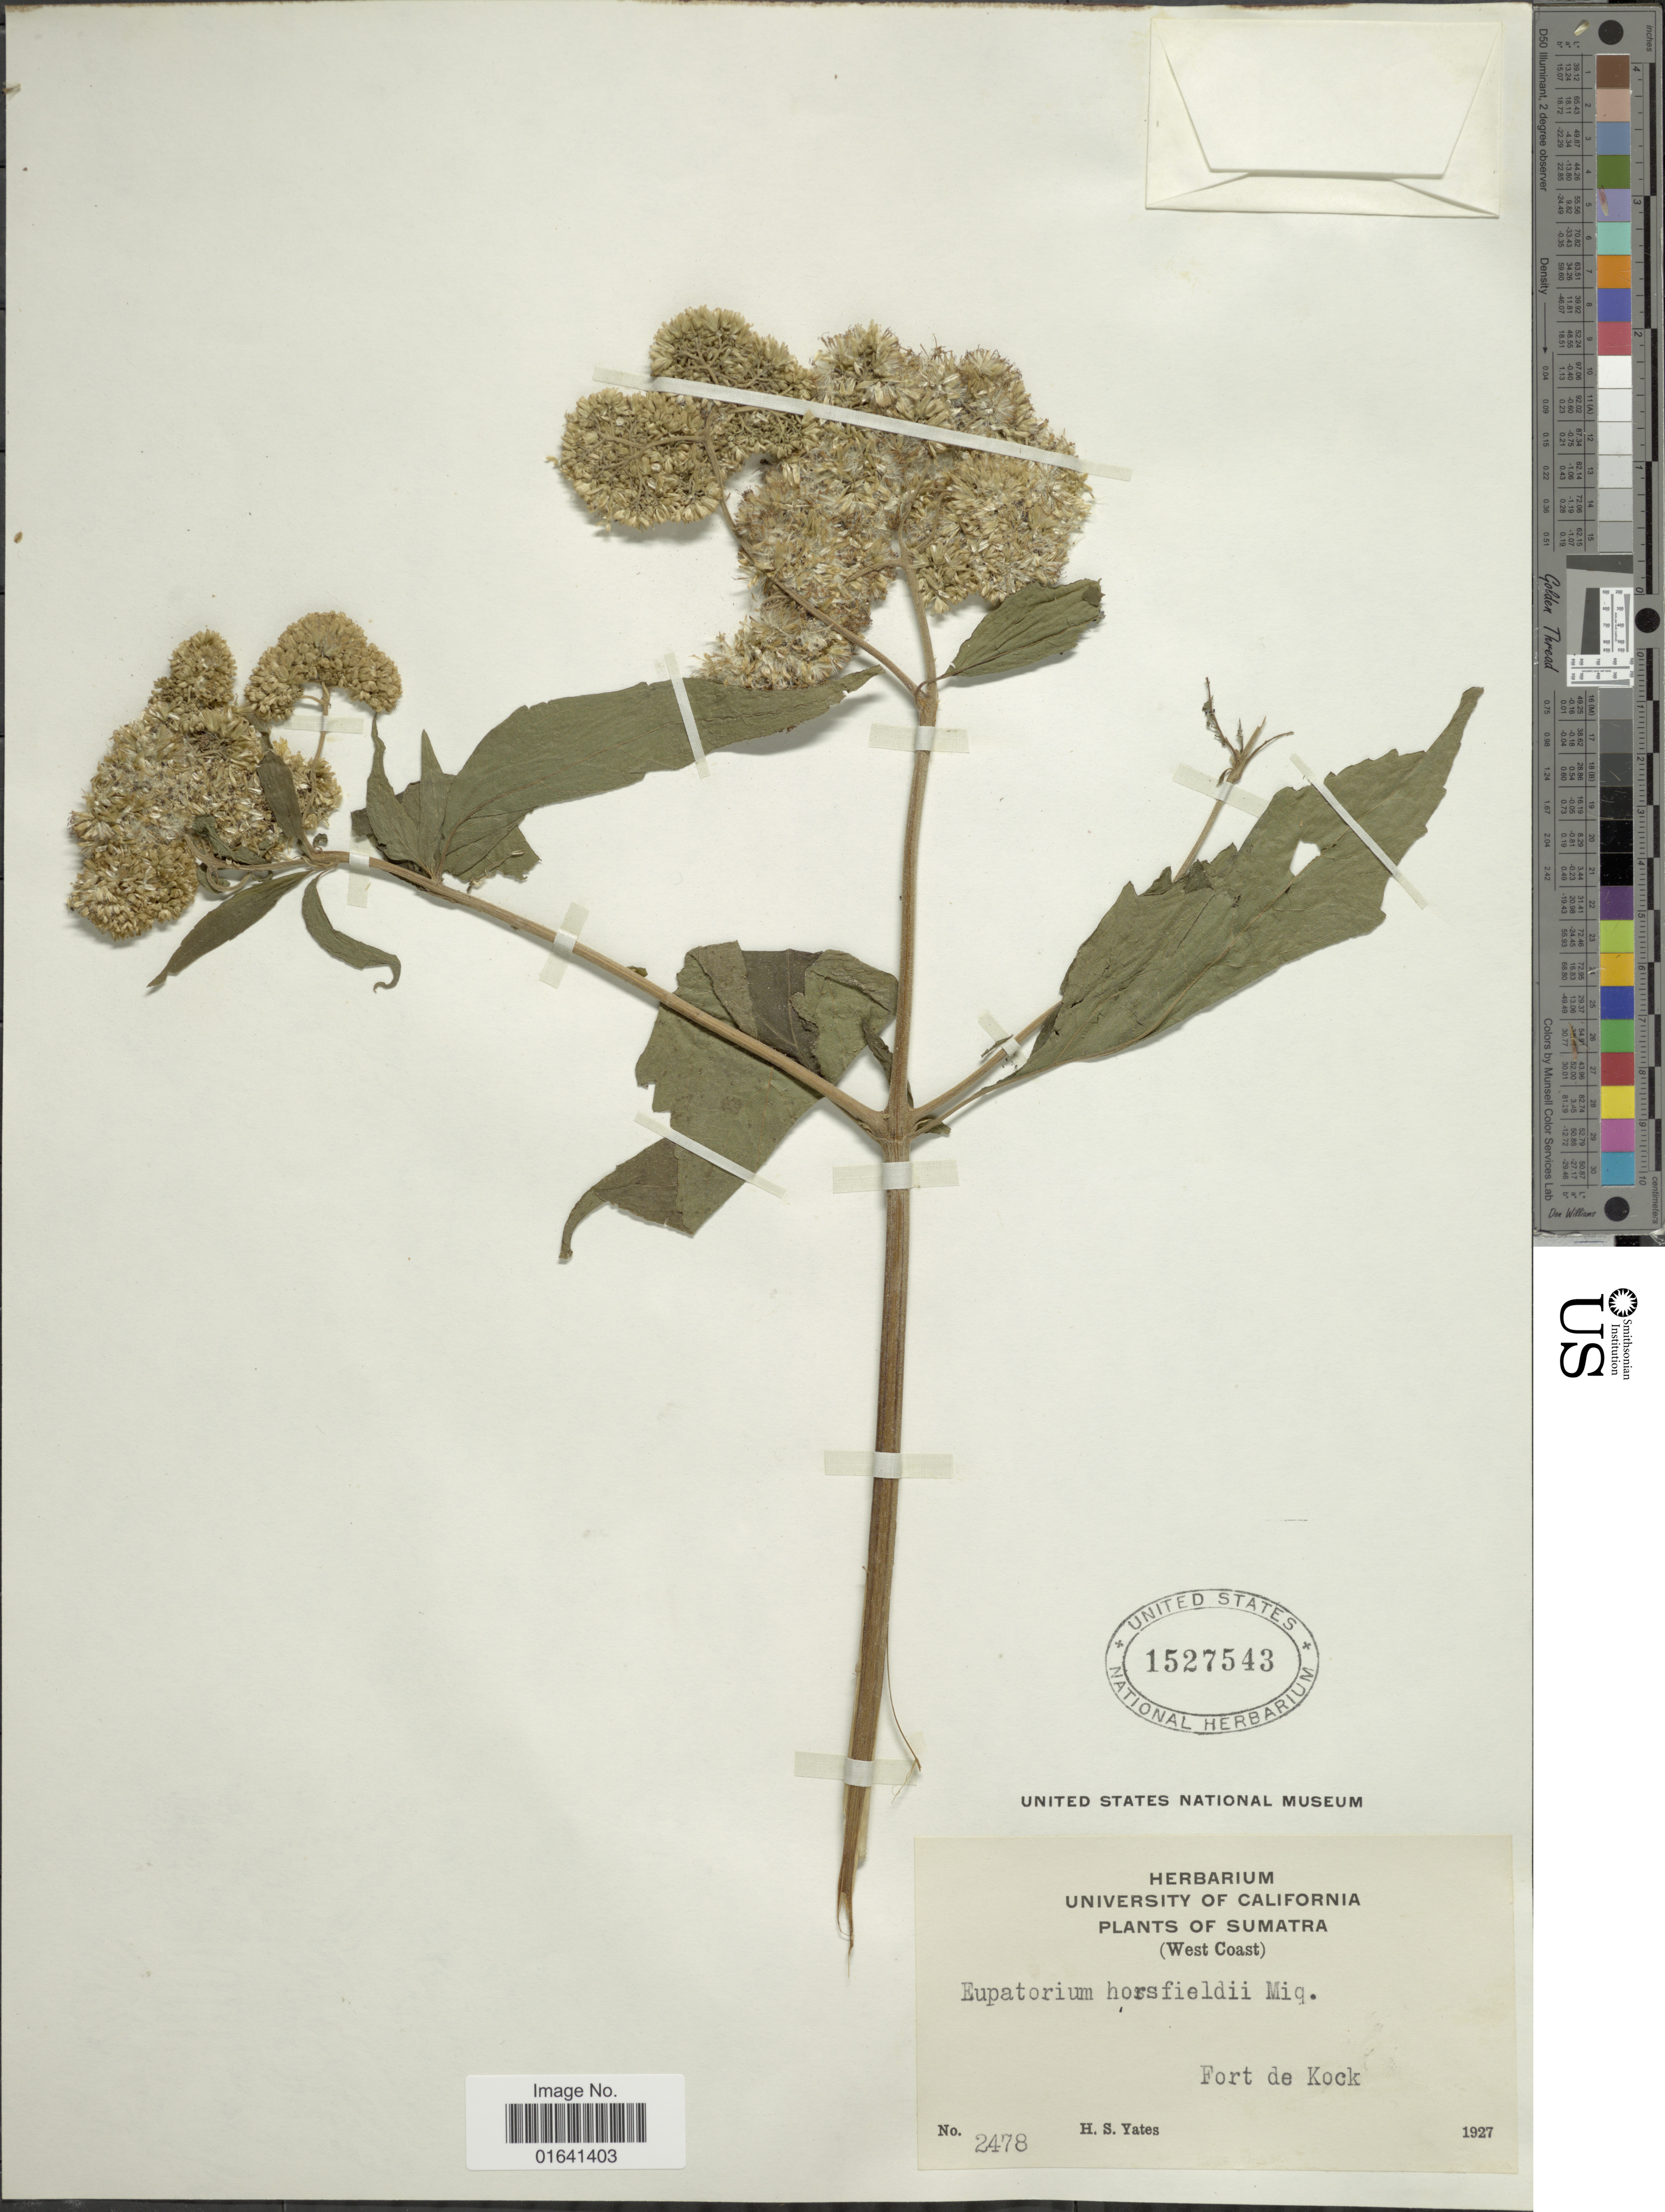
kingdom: Plantae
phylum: Tracheophyta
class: Magnoliopsida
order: Asterales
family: Asteraceae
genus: Austroeupatorium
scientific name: Austroeupatorium inulaefolium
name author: (Kunth) R.M. King & H. Rob.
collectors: H. S. Yates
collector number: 2478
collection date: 1927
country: Indonesia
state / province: Sumatra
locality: (West Coast). Fort de Kock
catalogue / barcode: US 1527543